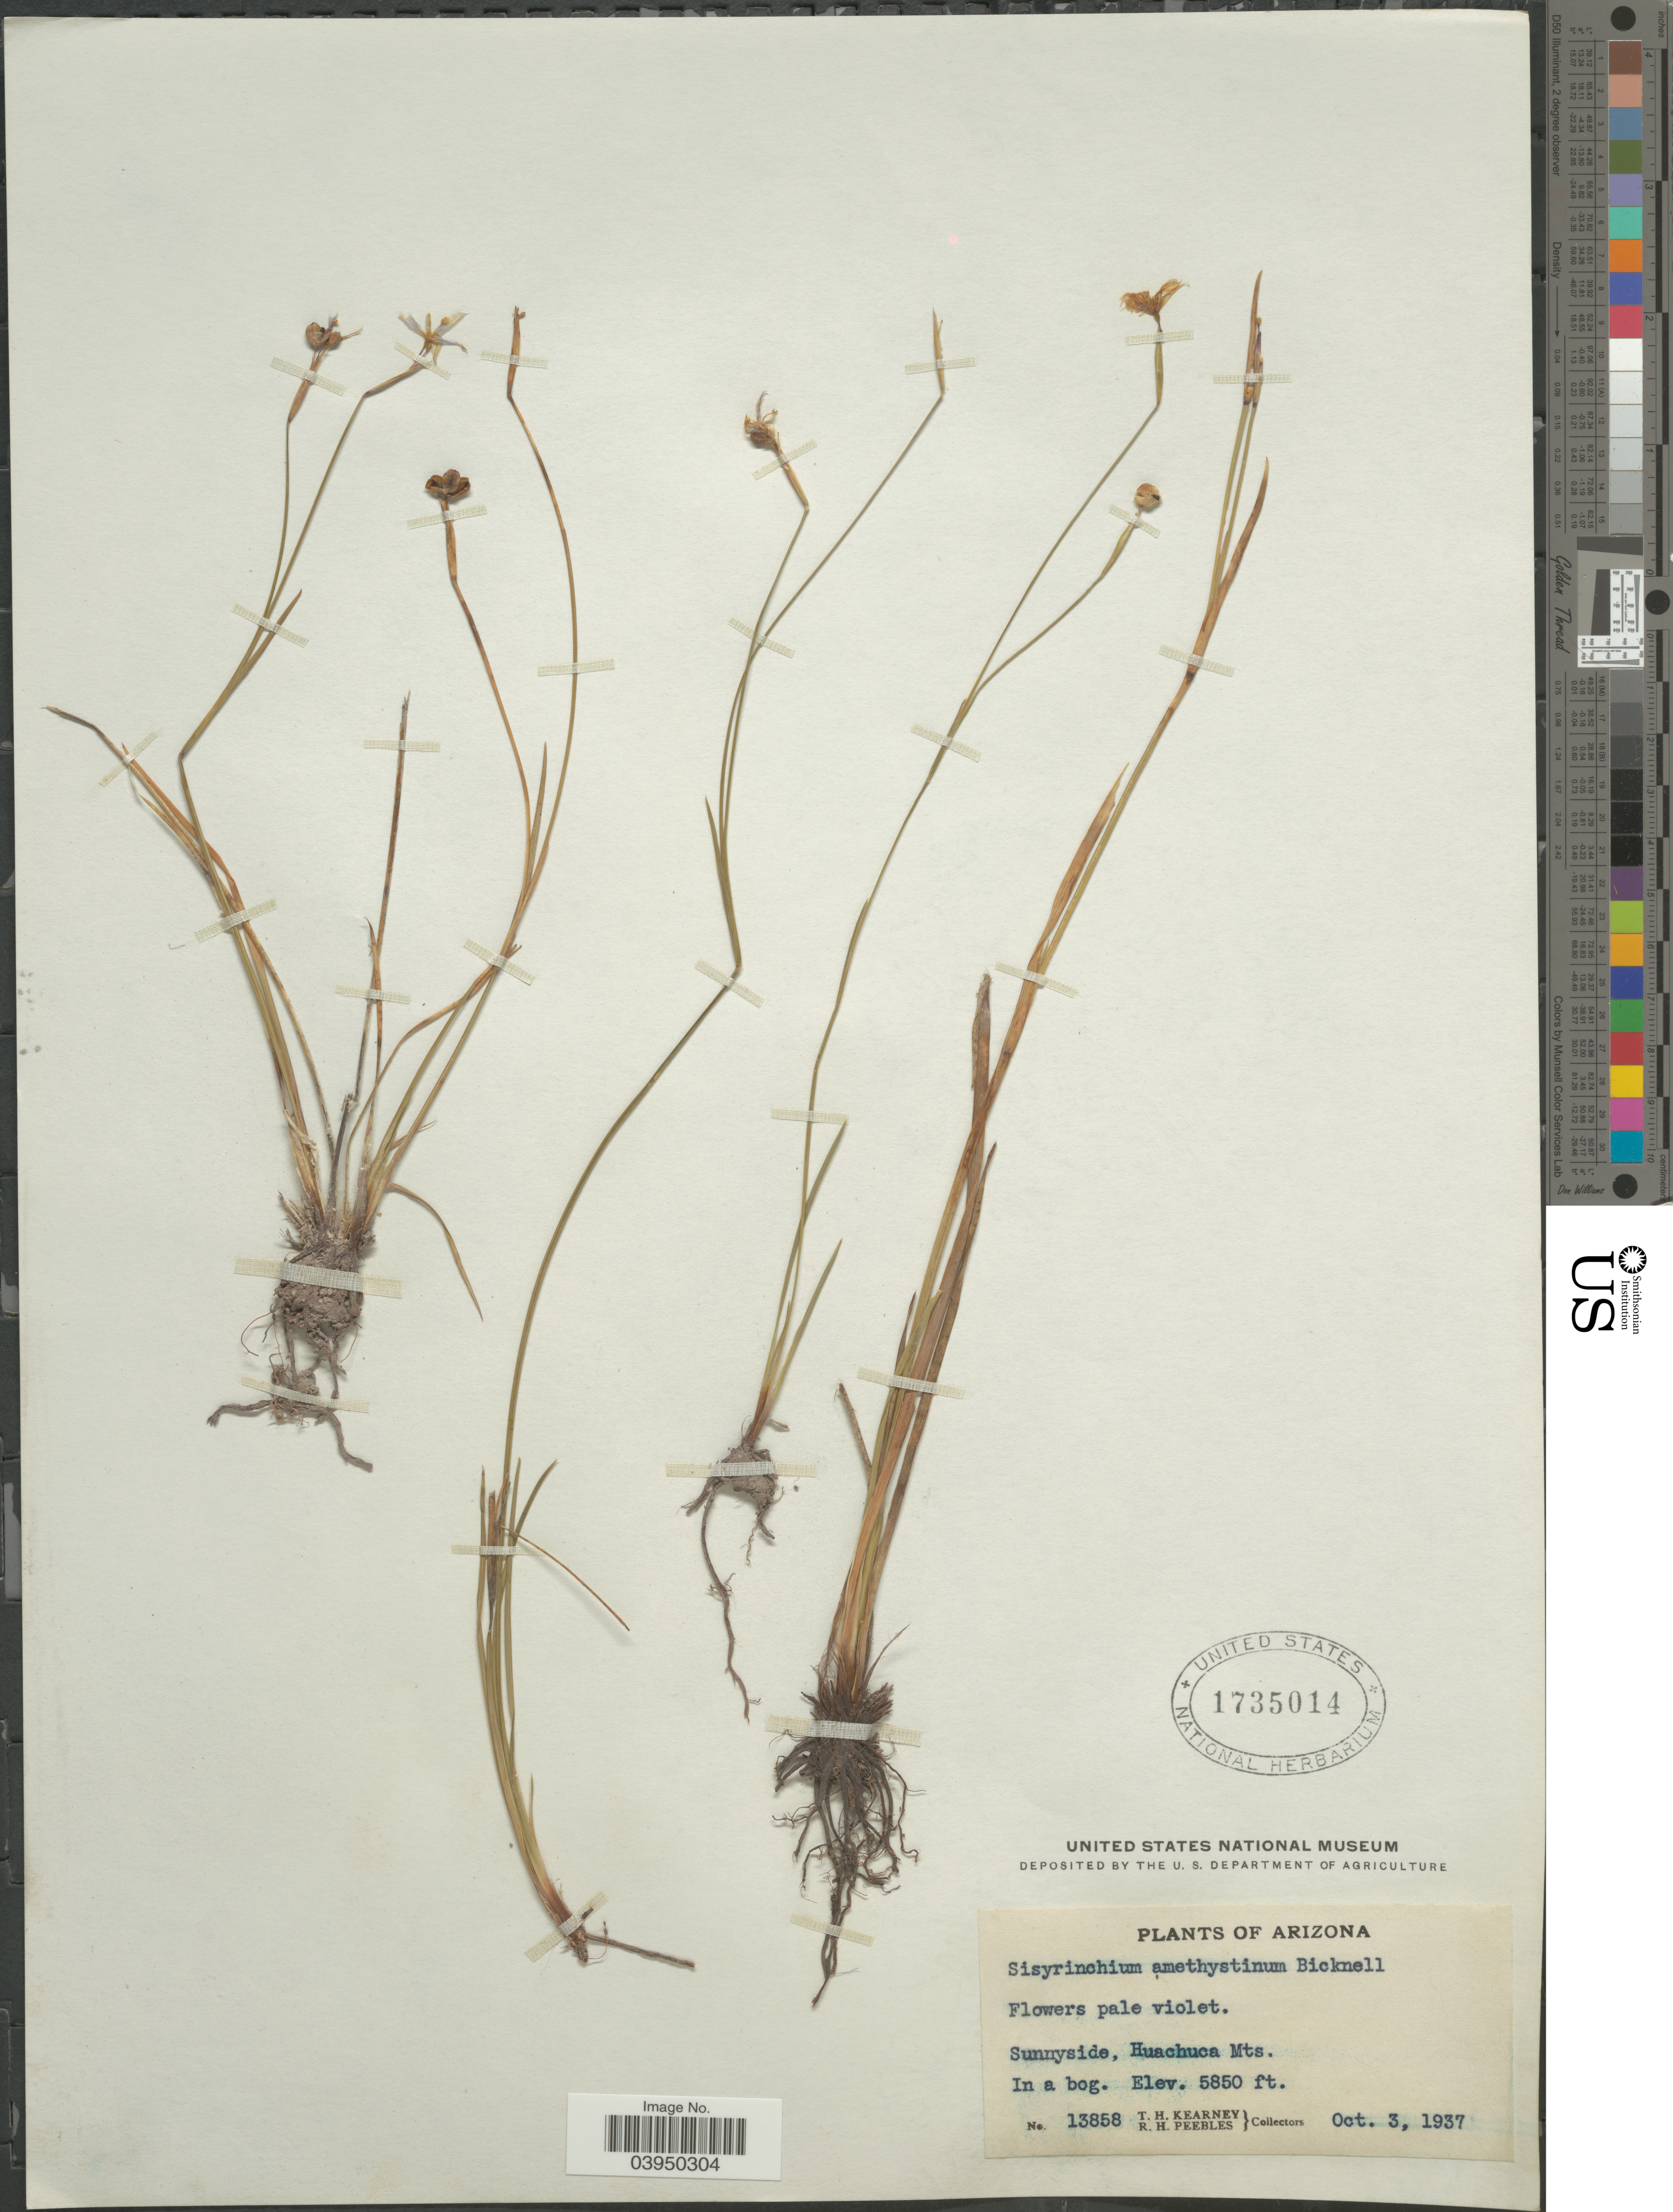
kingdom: Plantae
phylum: Tracheophyta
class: Liliopsida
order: Asparagales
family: Iridaceae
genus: Sisyrinchium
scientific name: Sisyrinchium amethystinum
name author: E.P. Bicknell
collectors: T. H. Kearney & R. H. Peebles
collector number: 13858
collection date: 1937-10-03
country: United States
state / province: Arizona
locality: Sunnyside, Huachuca Mts.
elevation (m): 1783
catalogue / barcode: US 1735014